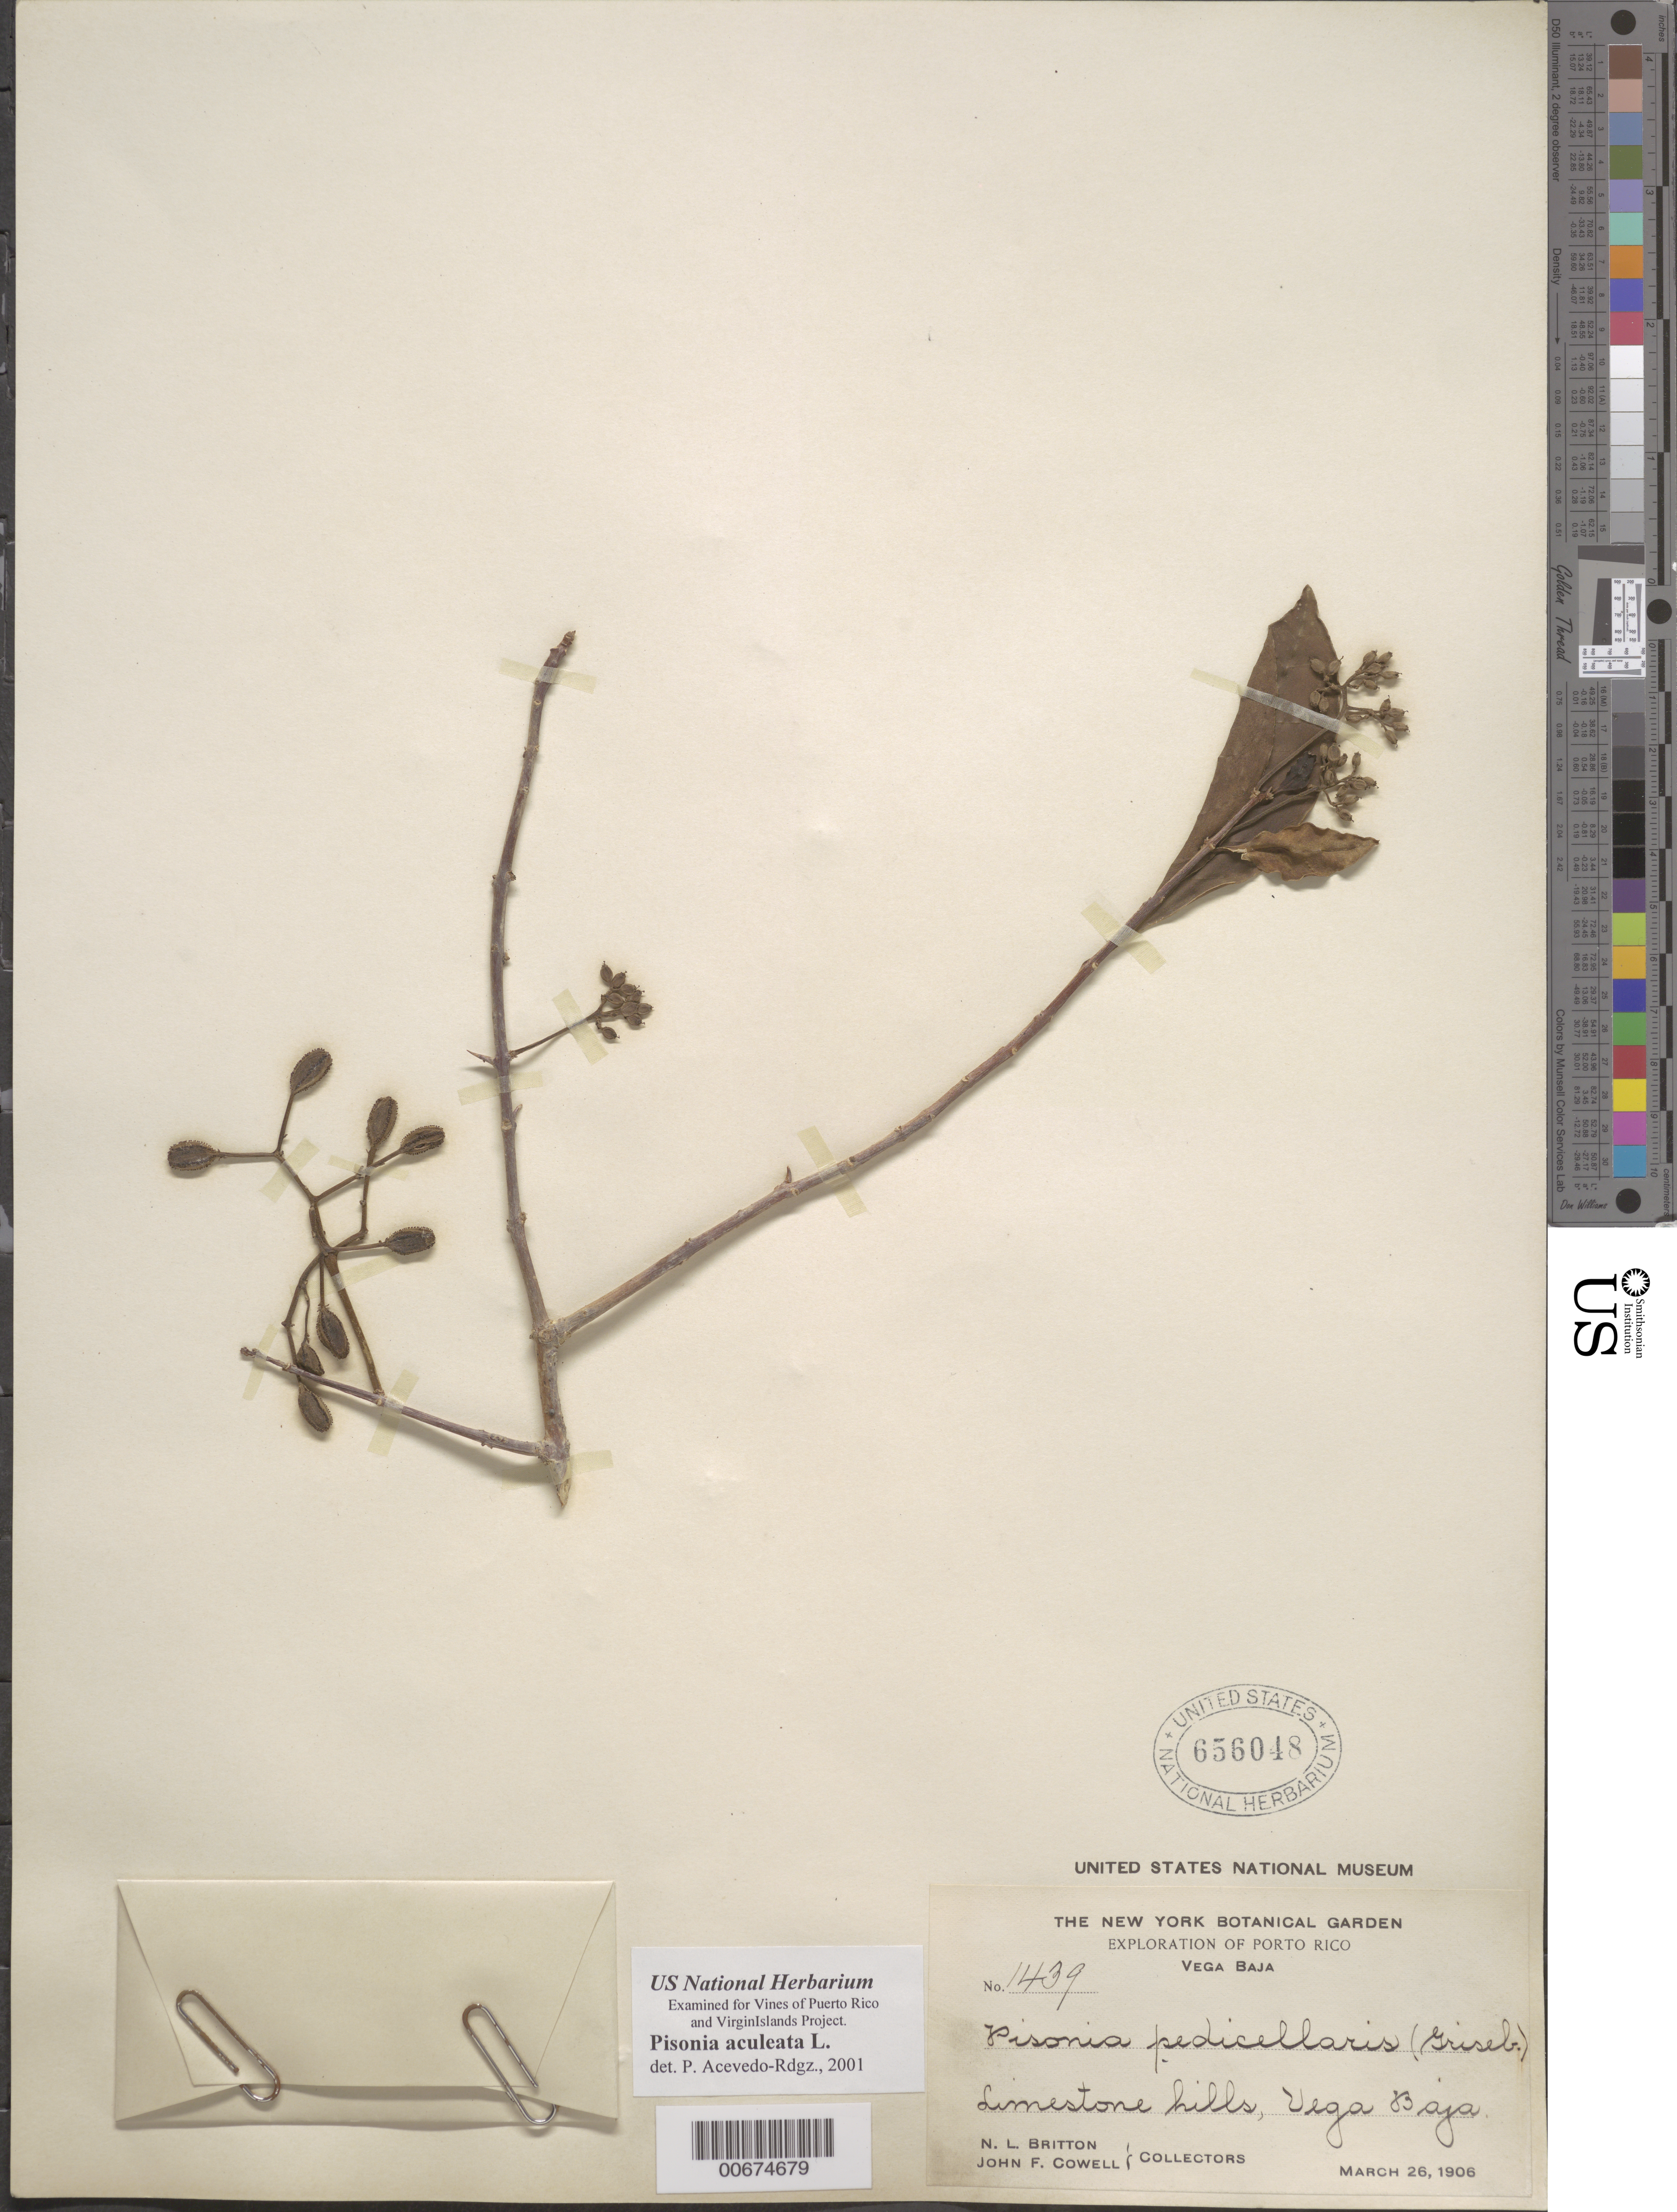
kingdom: Plantae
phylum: Tracheophyta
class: Magnoliopsida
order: Caryophyllales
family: Nyctaginaceae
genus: Pisonia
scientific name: Pisonia aculeata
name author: L.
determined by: Acevedo-Rodríguez, P., (BOT), Smithsonian Institution - National Museum of Natural History (UNITED STATES)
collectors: N. Britton & J. F. Cowell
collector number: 1439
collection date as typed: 26 Mar 1906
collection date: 1906-03-26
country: Puerto Rico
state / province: Vega Baja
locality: Vega Baja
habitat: limestone hills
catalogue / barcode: US 656048